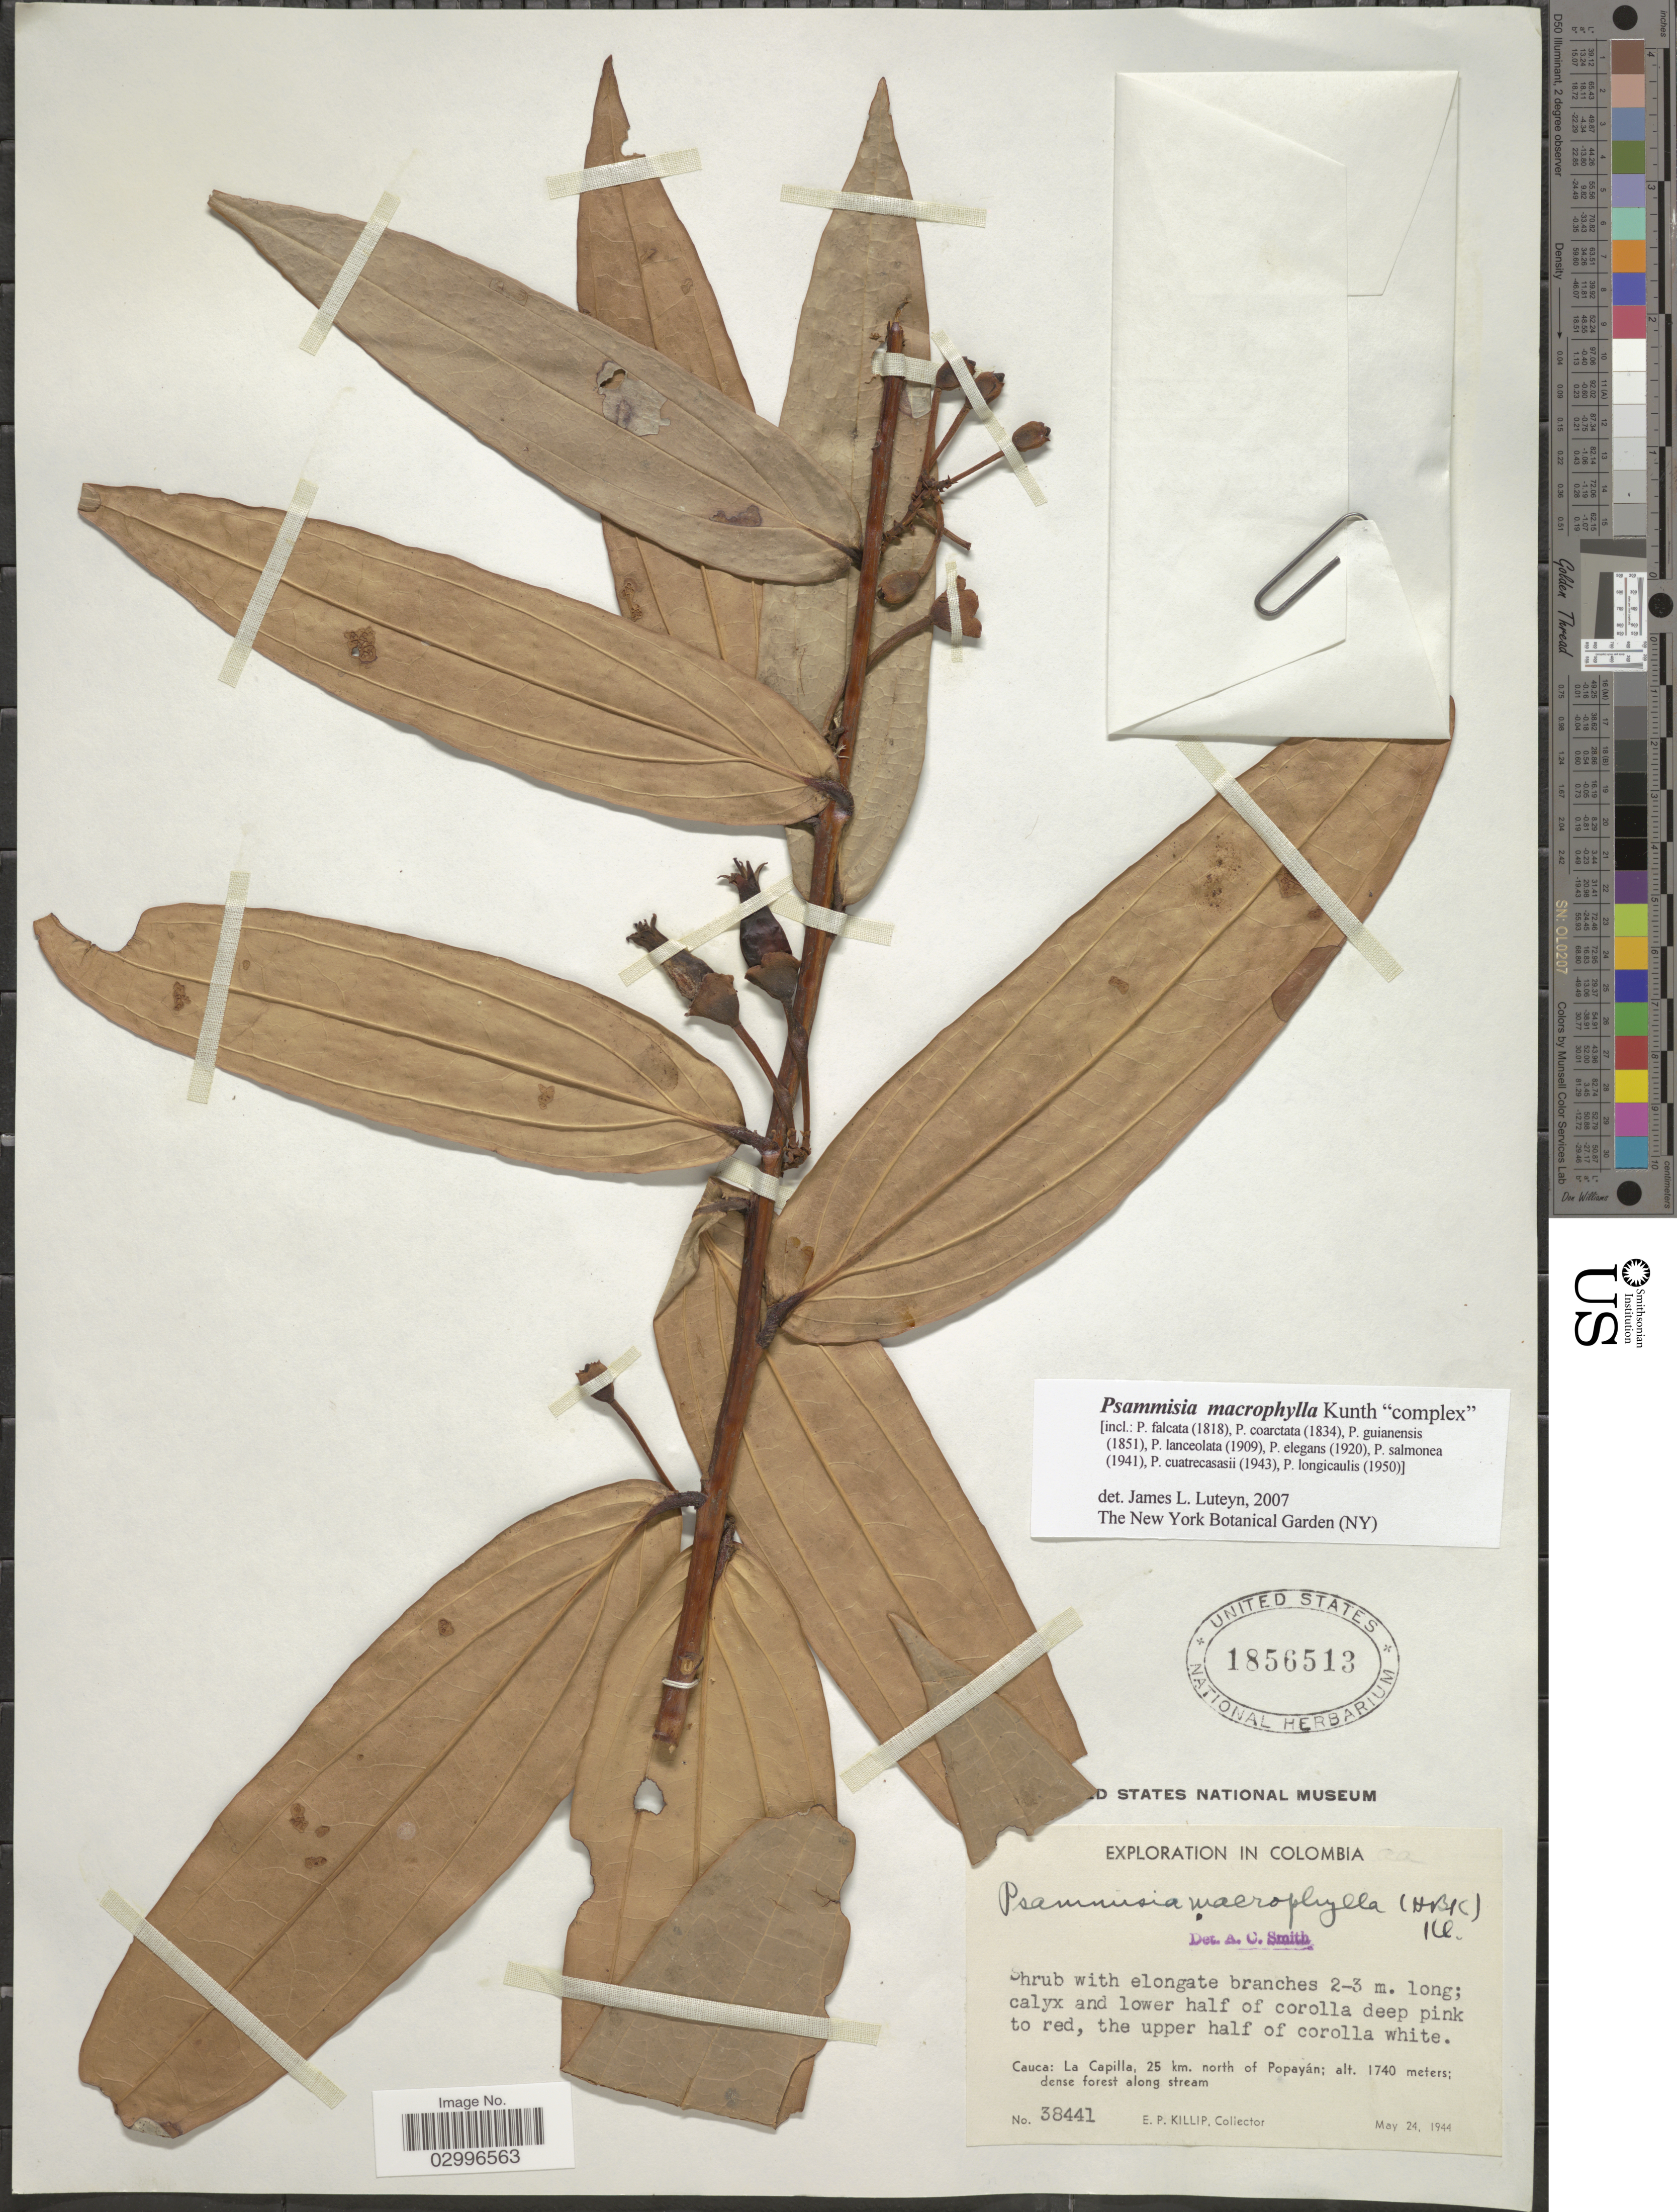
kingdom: Plantae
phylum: Tracheophyta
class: Magnoliopsida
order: Ericales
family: Ericaceae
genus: Psammisia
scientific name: Psammisia macrophylla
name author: (Kunth) Klotzsch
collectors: E. P. Killip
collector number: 38441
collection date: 1944-05-24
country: Colombia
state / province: Cauca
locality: La Capilla, 25 km. north of Popayán.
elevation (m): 1740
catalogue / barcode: US 1856513